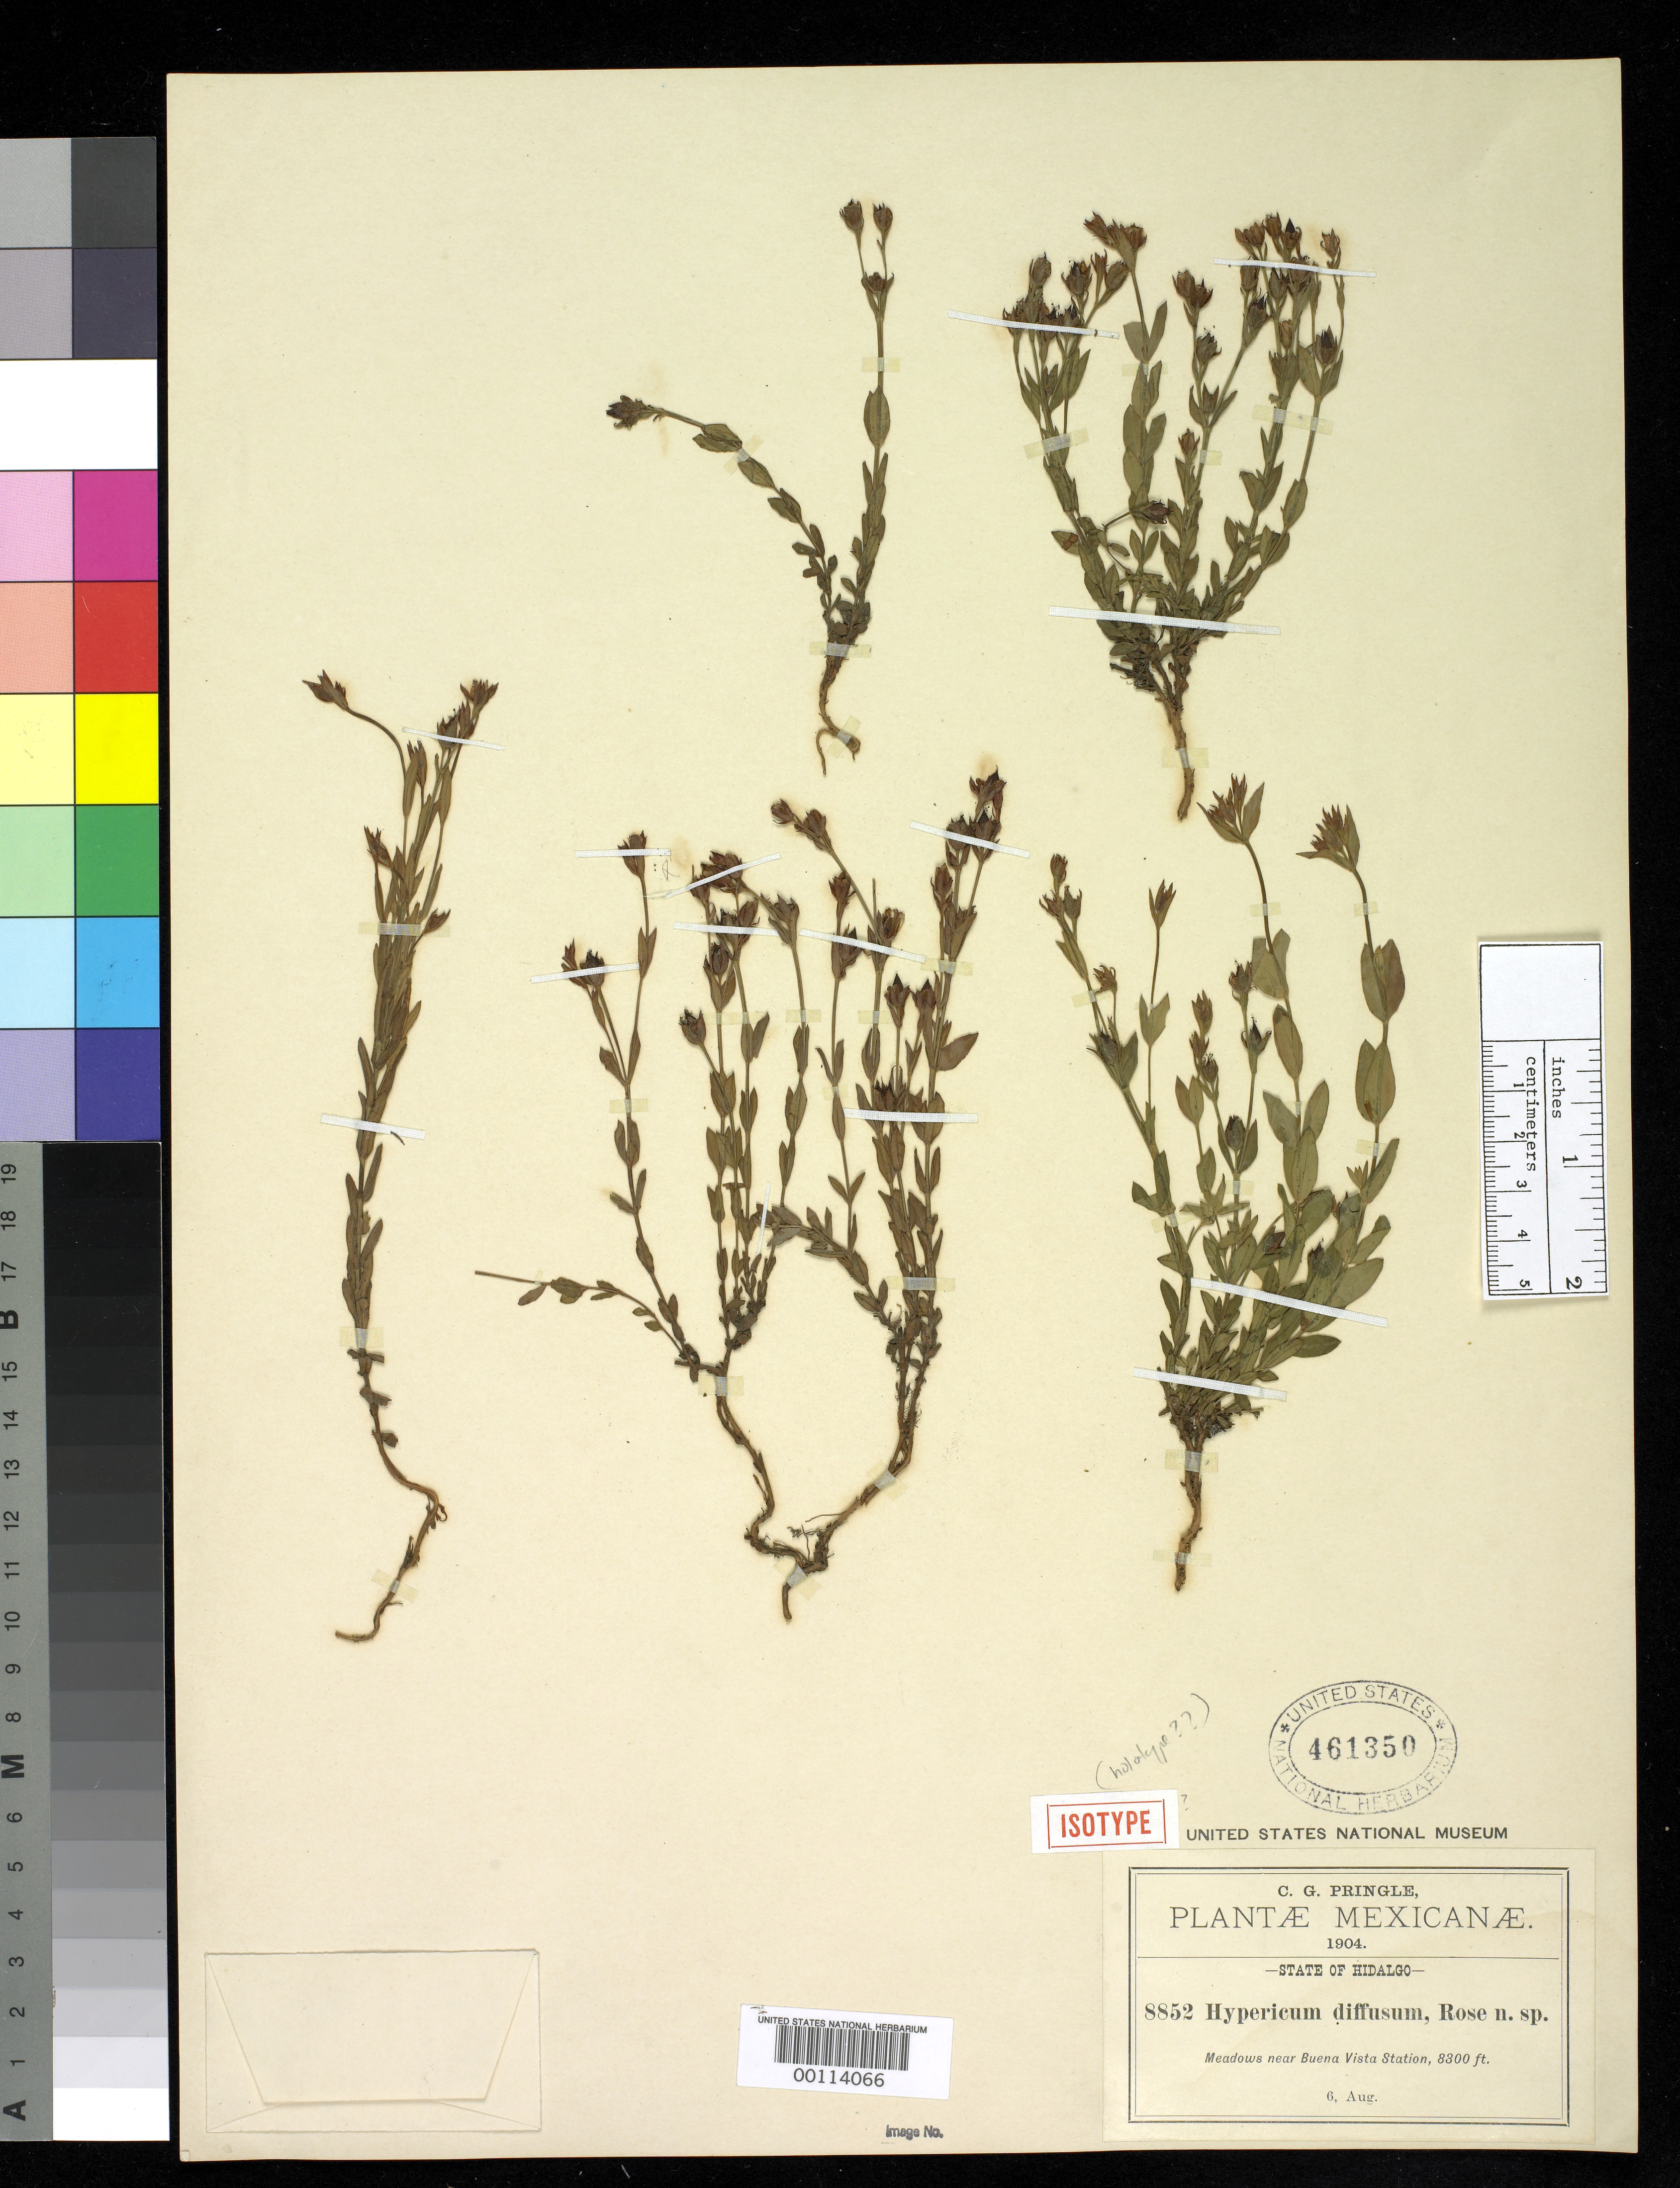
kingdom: Plantae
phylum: Tracheophyta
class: Magnoliopsida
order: Malpighiales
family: Hypericaceae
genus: Hypericum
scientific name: Hypericum diffusum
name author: Rose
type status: Type Collection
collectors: C. G. Pringle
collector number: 8852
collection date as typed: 06 Aug 1904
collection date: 1904-08-06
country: Mexico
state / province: Hidalgo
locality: Near Buena Vista Station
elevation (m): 2530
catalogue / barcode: US 461350